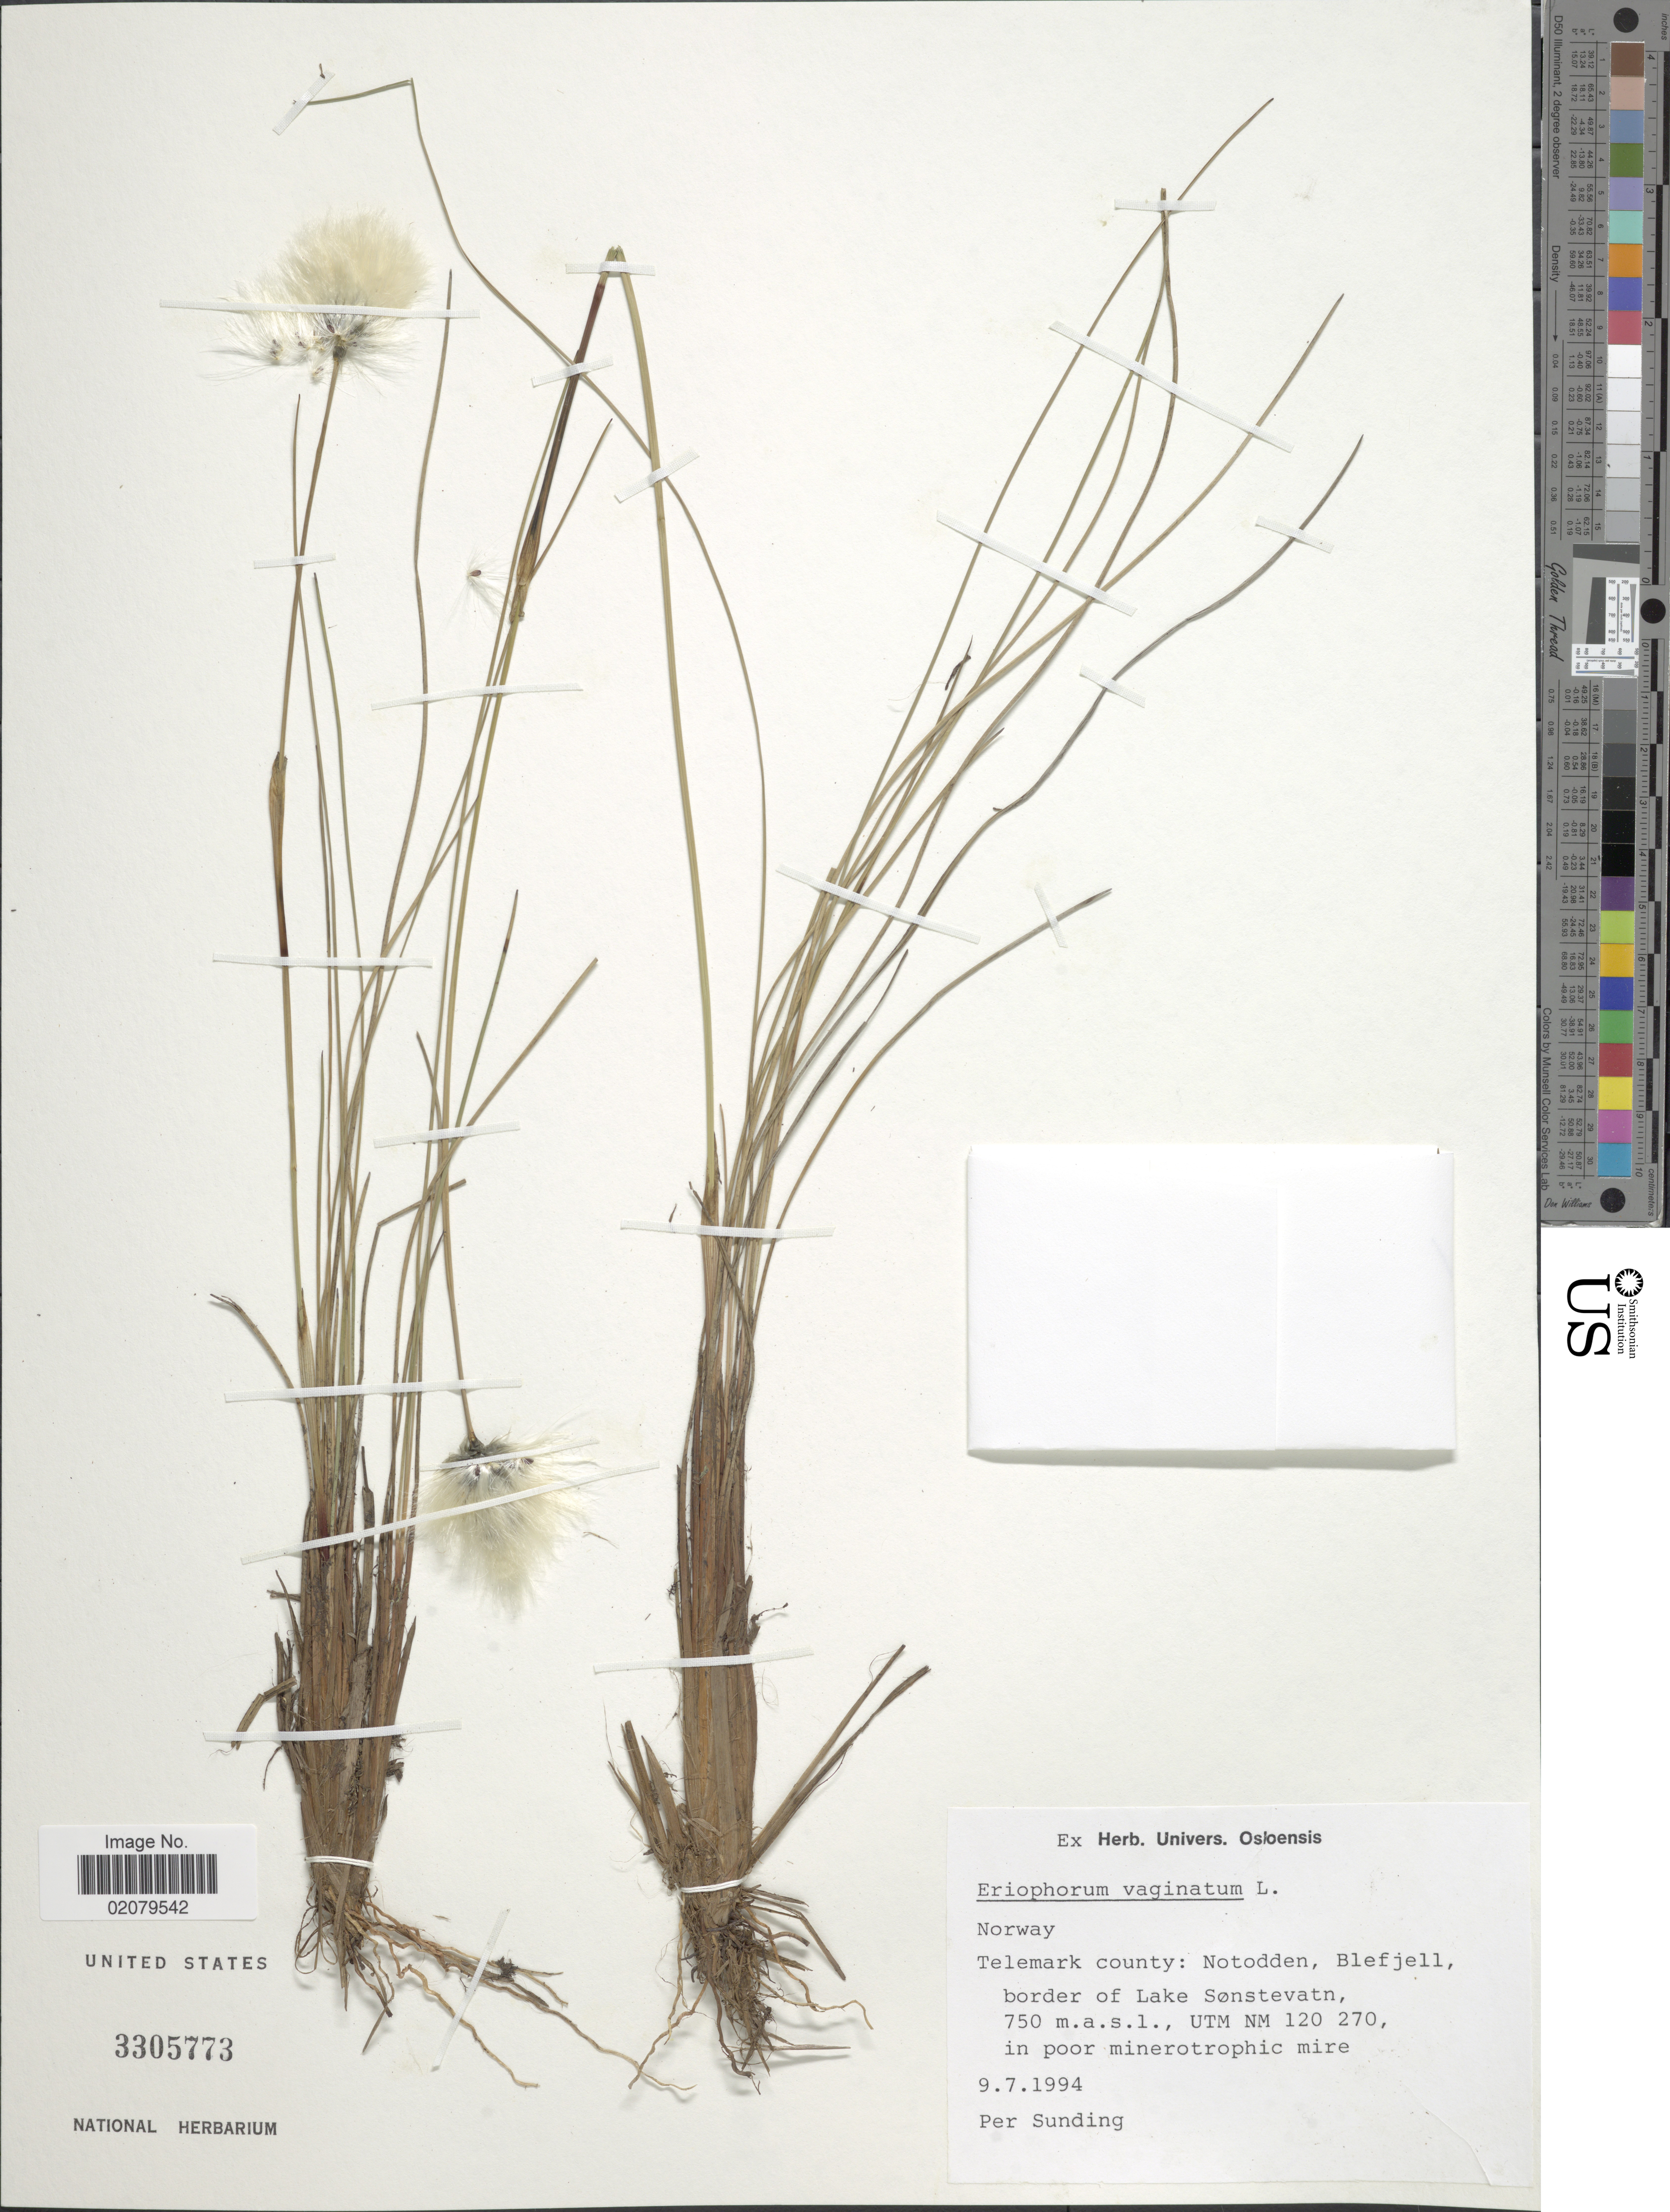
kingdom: Plantae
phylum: Tracheophyta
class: Liliopsida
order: Poales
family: Cyperaceae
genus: Eriophorum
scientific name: Eriophorum vaginatum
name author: L.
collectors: P. O. Sunding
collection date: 1994-07-09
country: Norway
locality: Norway, Telemark county: Notodden, Blefjell border of Lake Sonstevatn, UTM NM 120 270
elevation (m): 750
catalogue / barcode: US 3305773